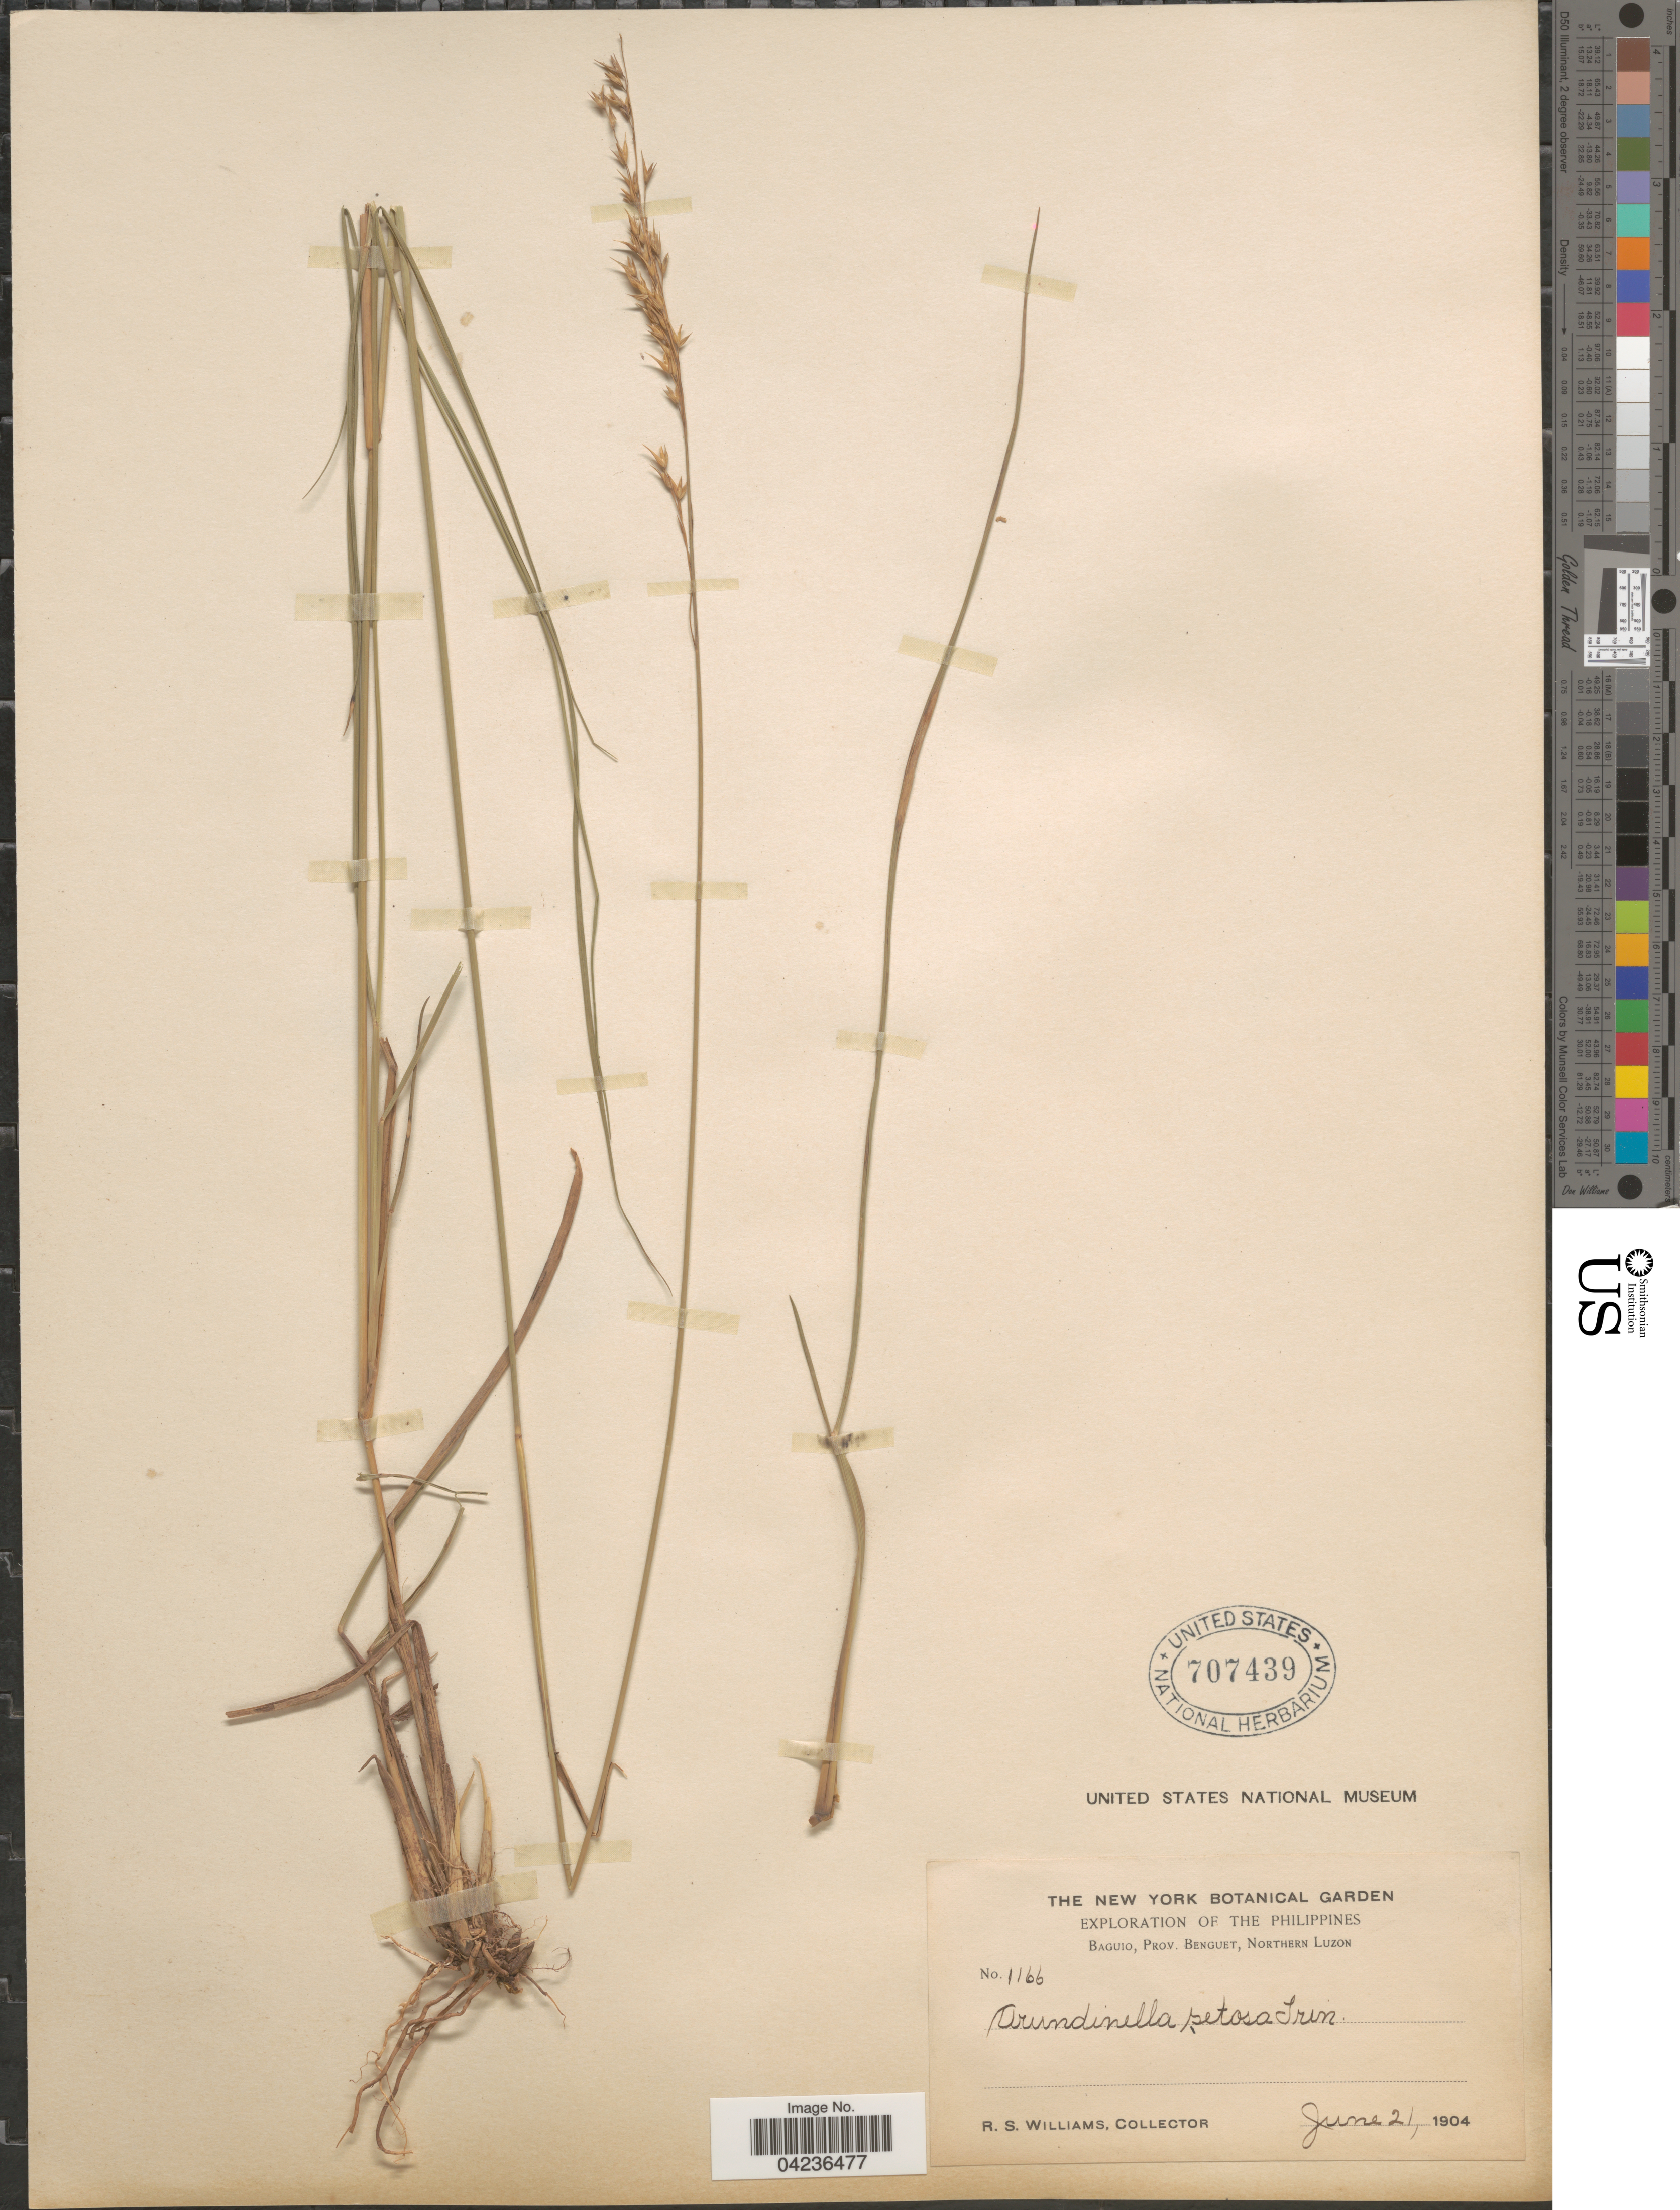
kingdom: Plantae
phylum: Tracheophyta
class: Liliopsida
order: Poales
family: Poaceae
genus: Arundinella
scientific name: Arundinella setosa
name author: Trin.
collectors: R. S. Williams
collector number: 1166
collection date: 1904-06-21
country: Philippines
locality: Exploration of the Philippines. Baguio, Prov. Benguet, Northern Luzon.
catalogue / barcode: US 707439